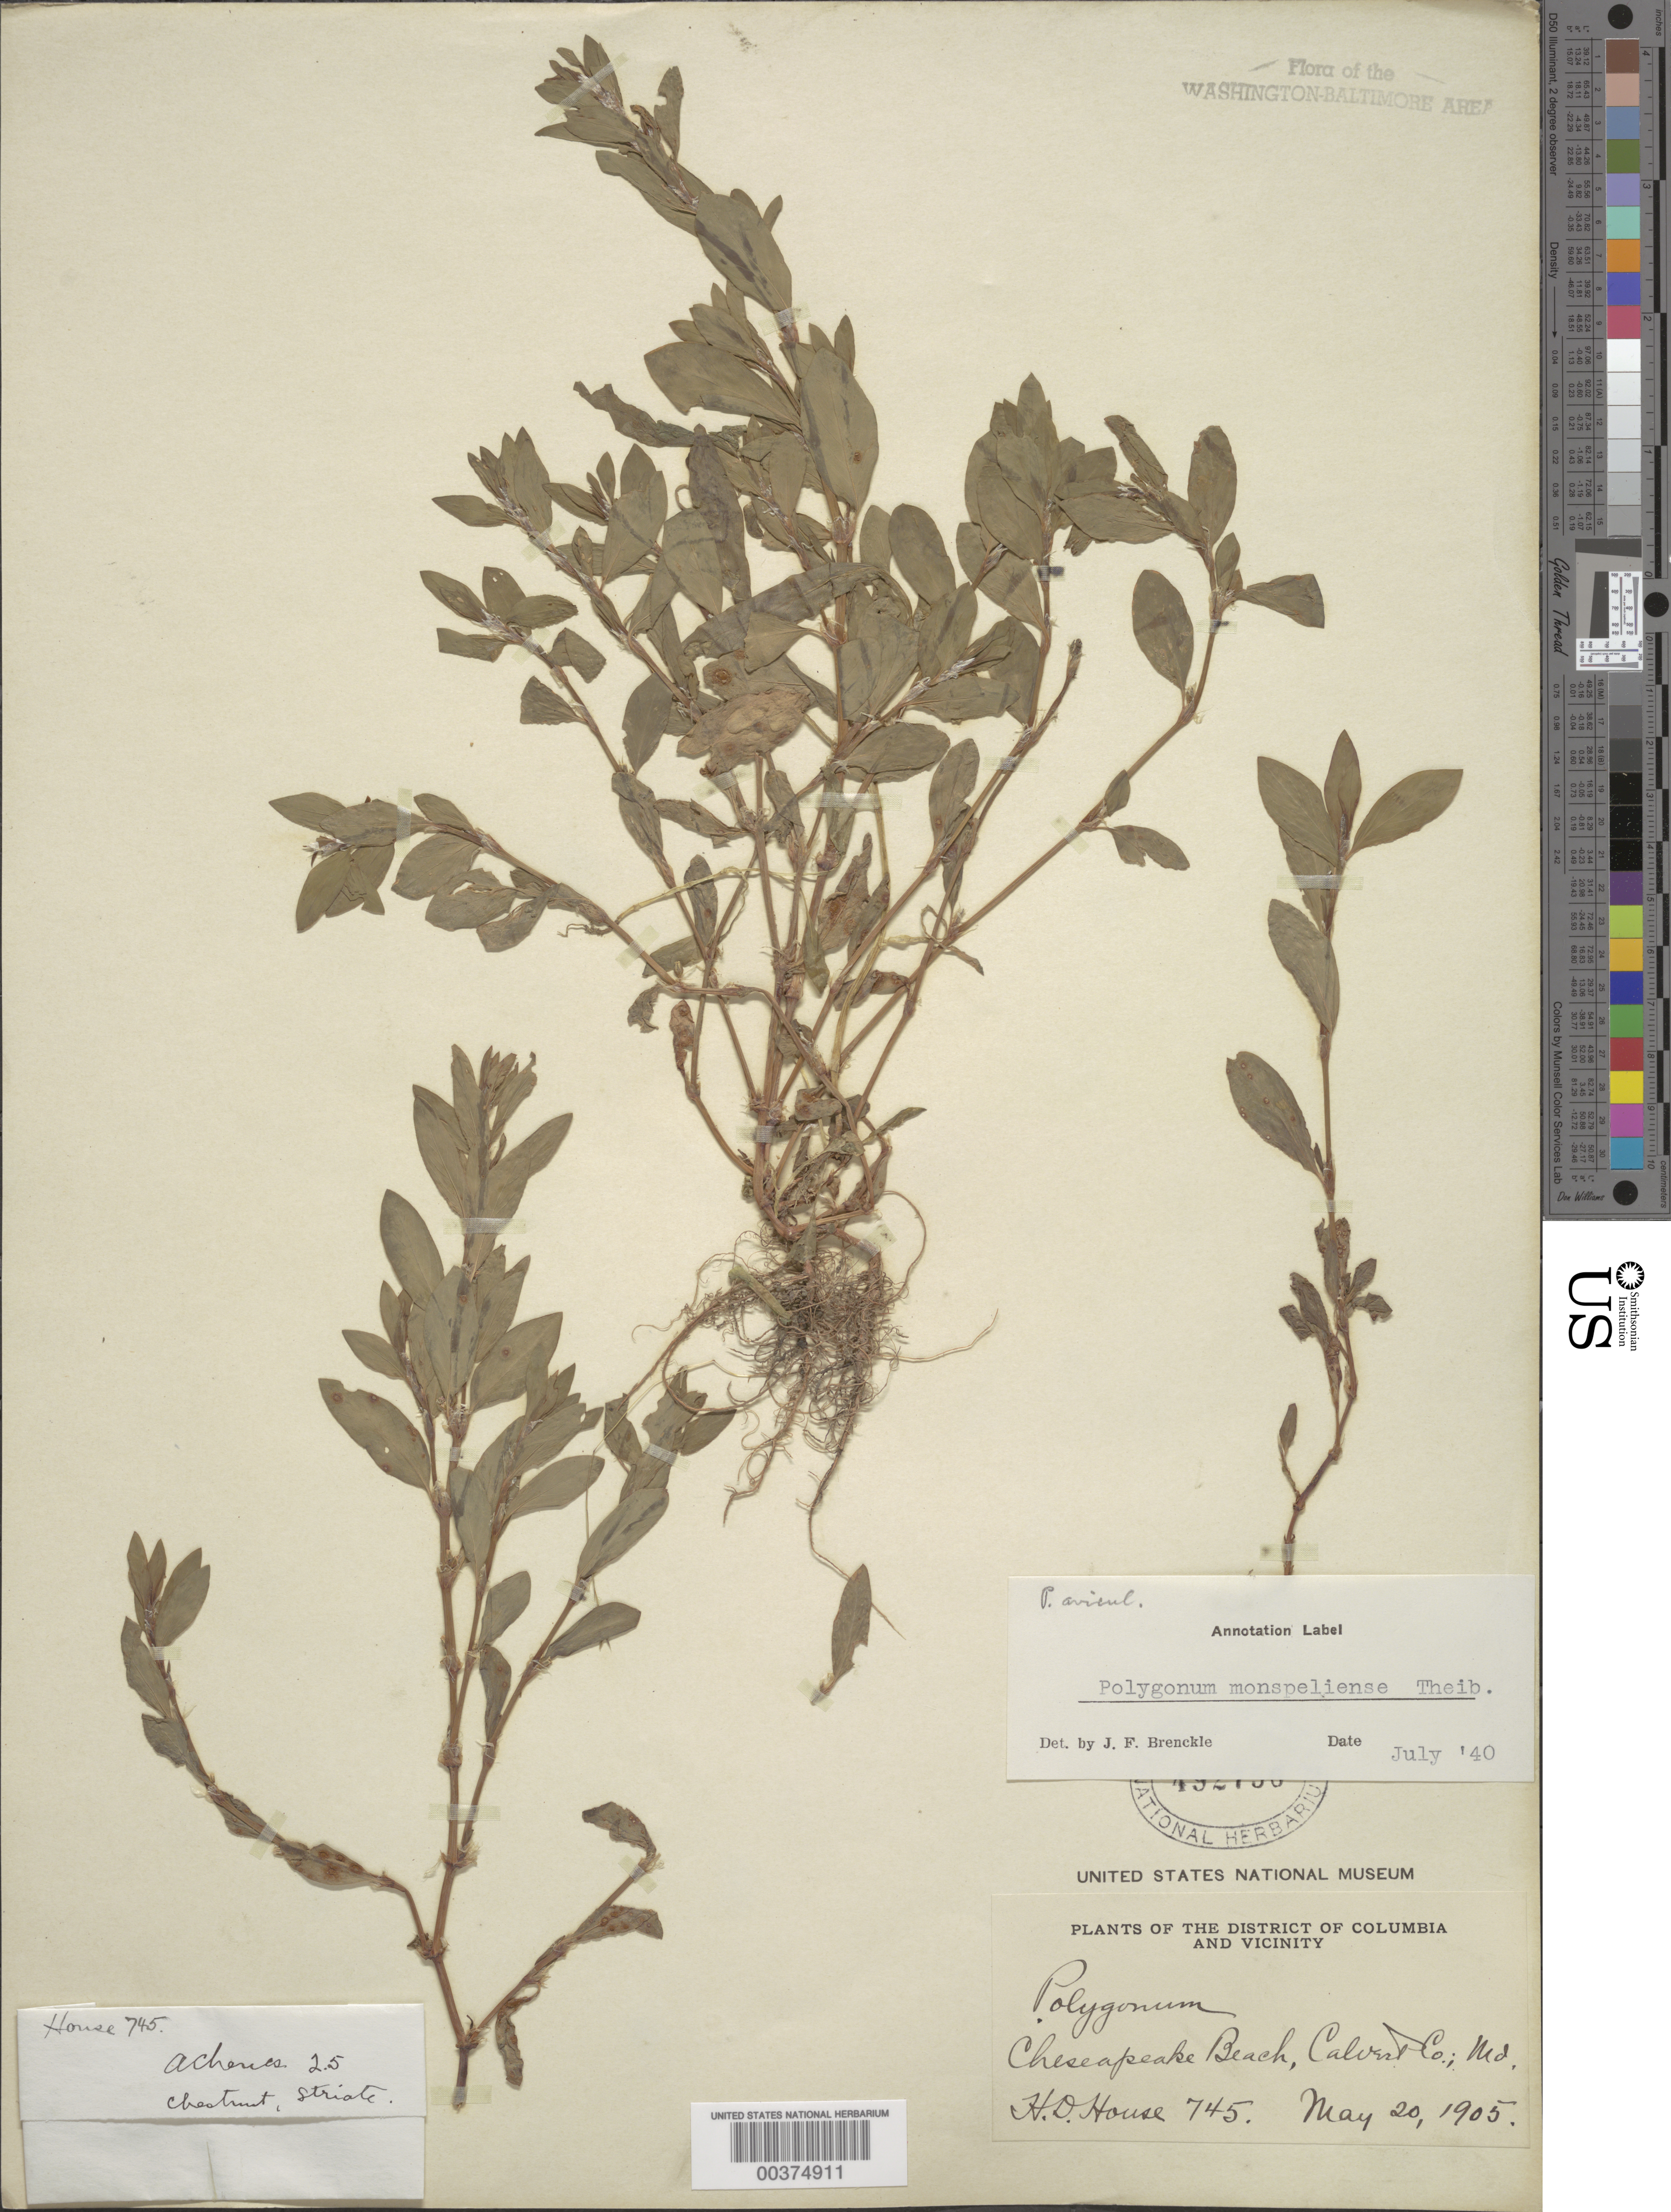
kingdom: Plantae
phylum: Tracheophyta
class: Magnoliopsida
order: Caryophyllales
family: Polygonaceae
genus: Polygonum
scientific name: Polygonum aviculare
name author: L.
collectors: H. D. House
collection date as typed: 20 May 1905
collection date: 1905-05-20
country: United States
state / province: Maryland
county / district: Calvert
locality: Chesapeake Beach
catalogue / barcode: US 492756